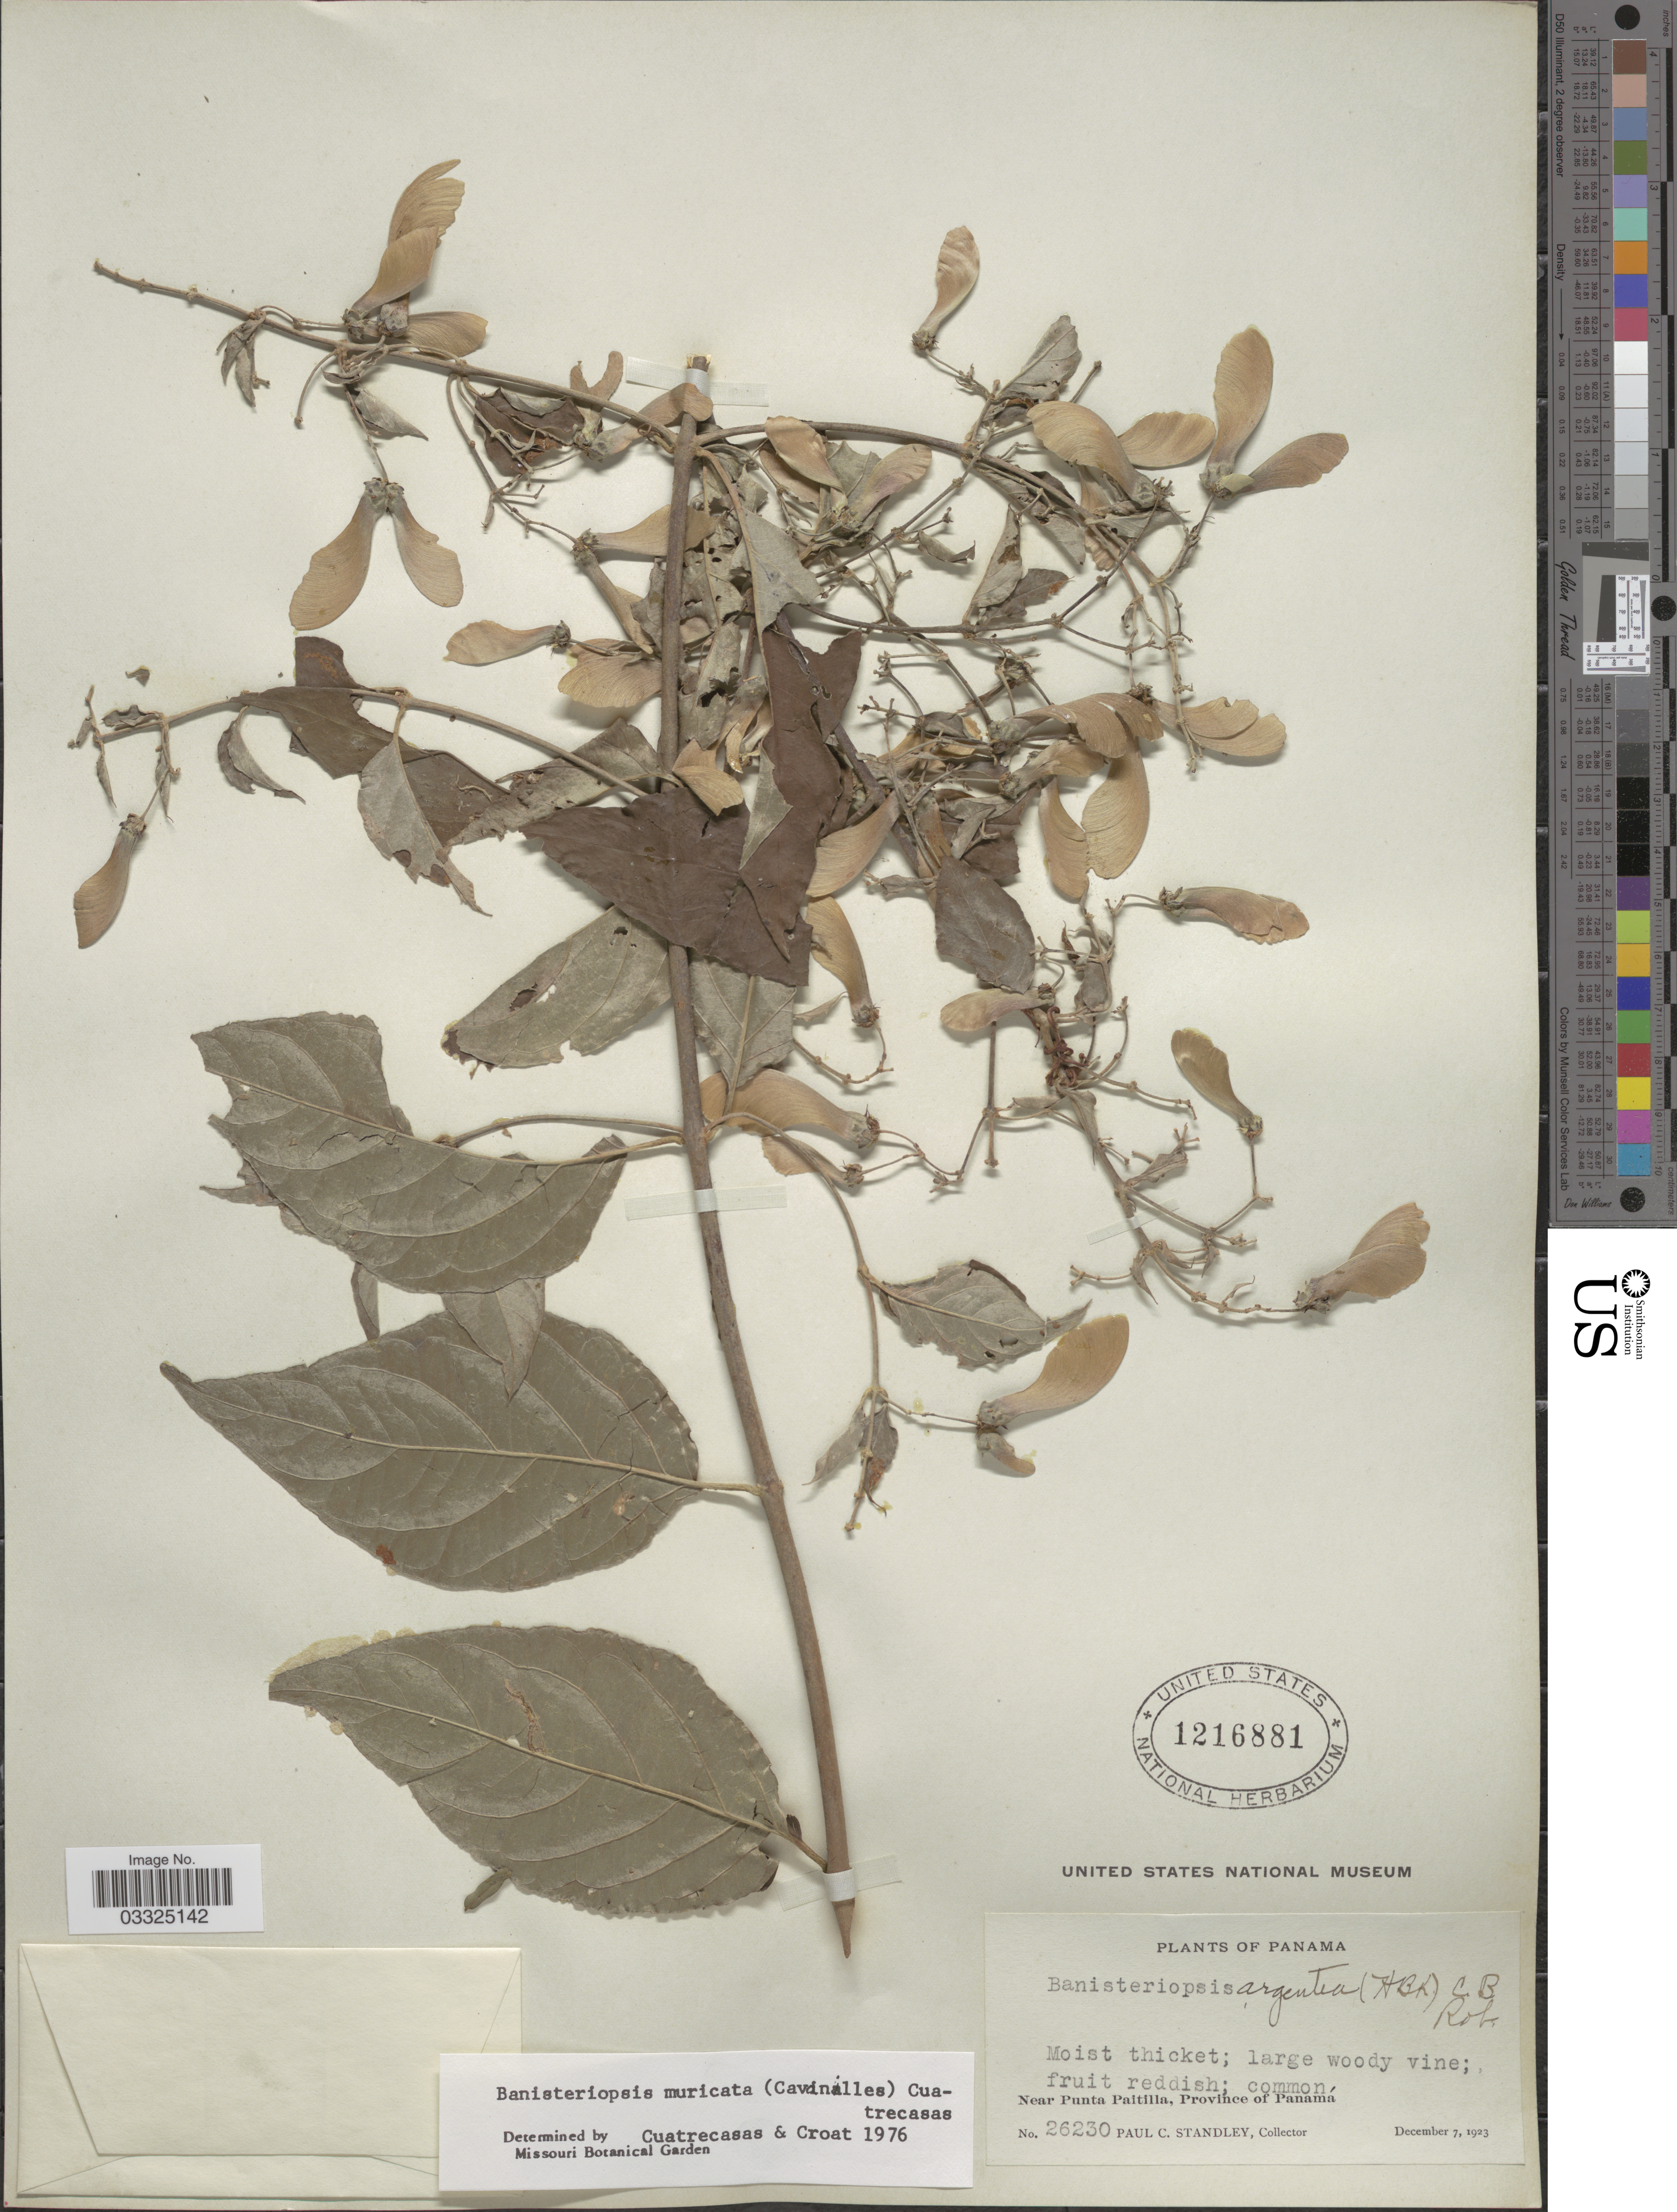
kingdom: Plantae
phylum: Tracheophyta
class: Magnoliopsida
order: Malpighiales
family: Malpighiaceae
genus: Banisteriopsis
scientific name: Banisteriopsis muricata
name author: (Cav.) Cuatrec.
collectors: P. C. Standley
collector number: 26230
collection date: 1923-12-07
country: Panama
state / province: Panamá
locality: Near Punta Paitilla.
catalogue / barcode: US 1216881